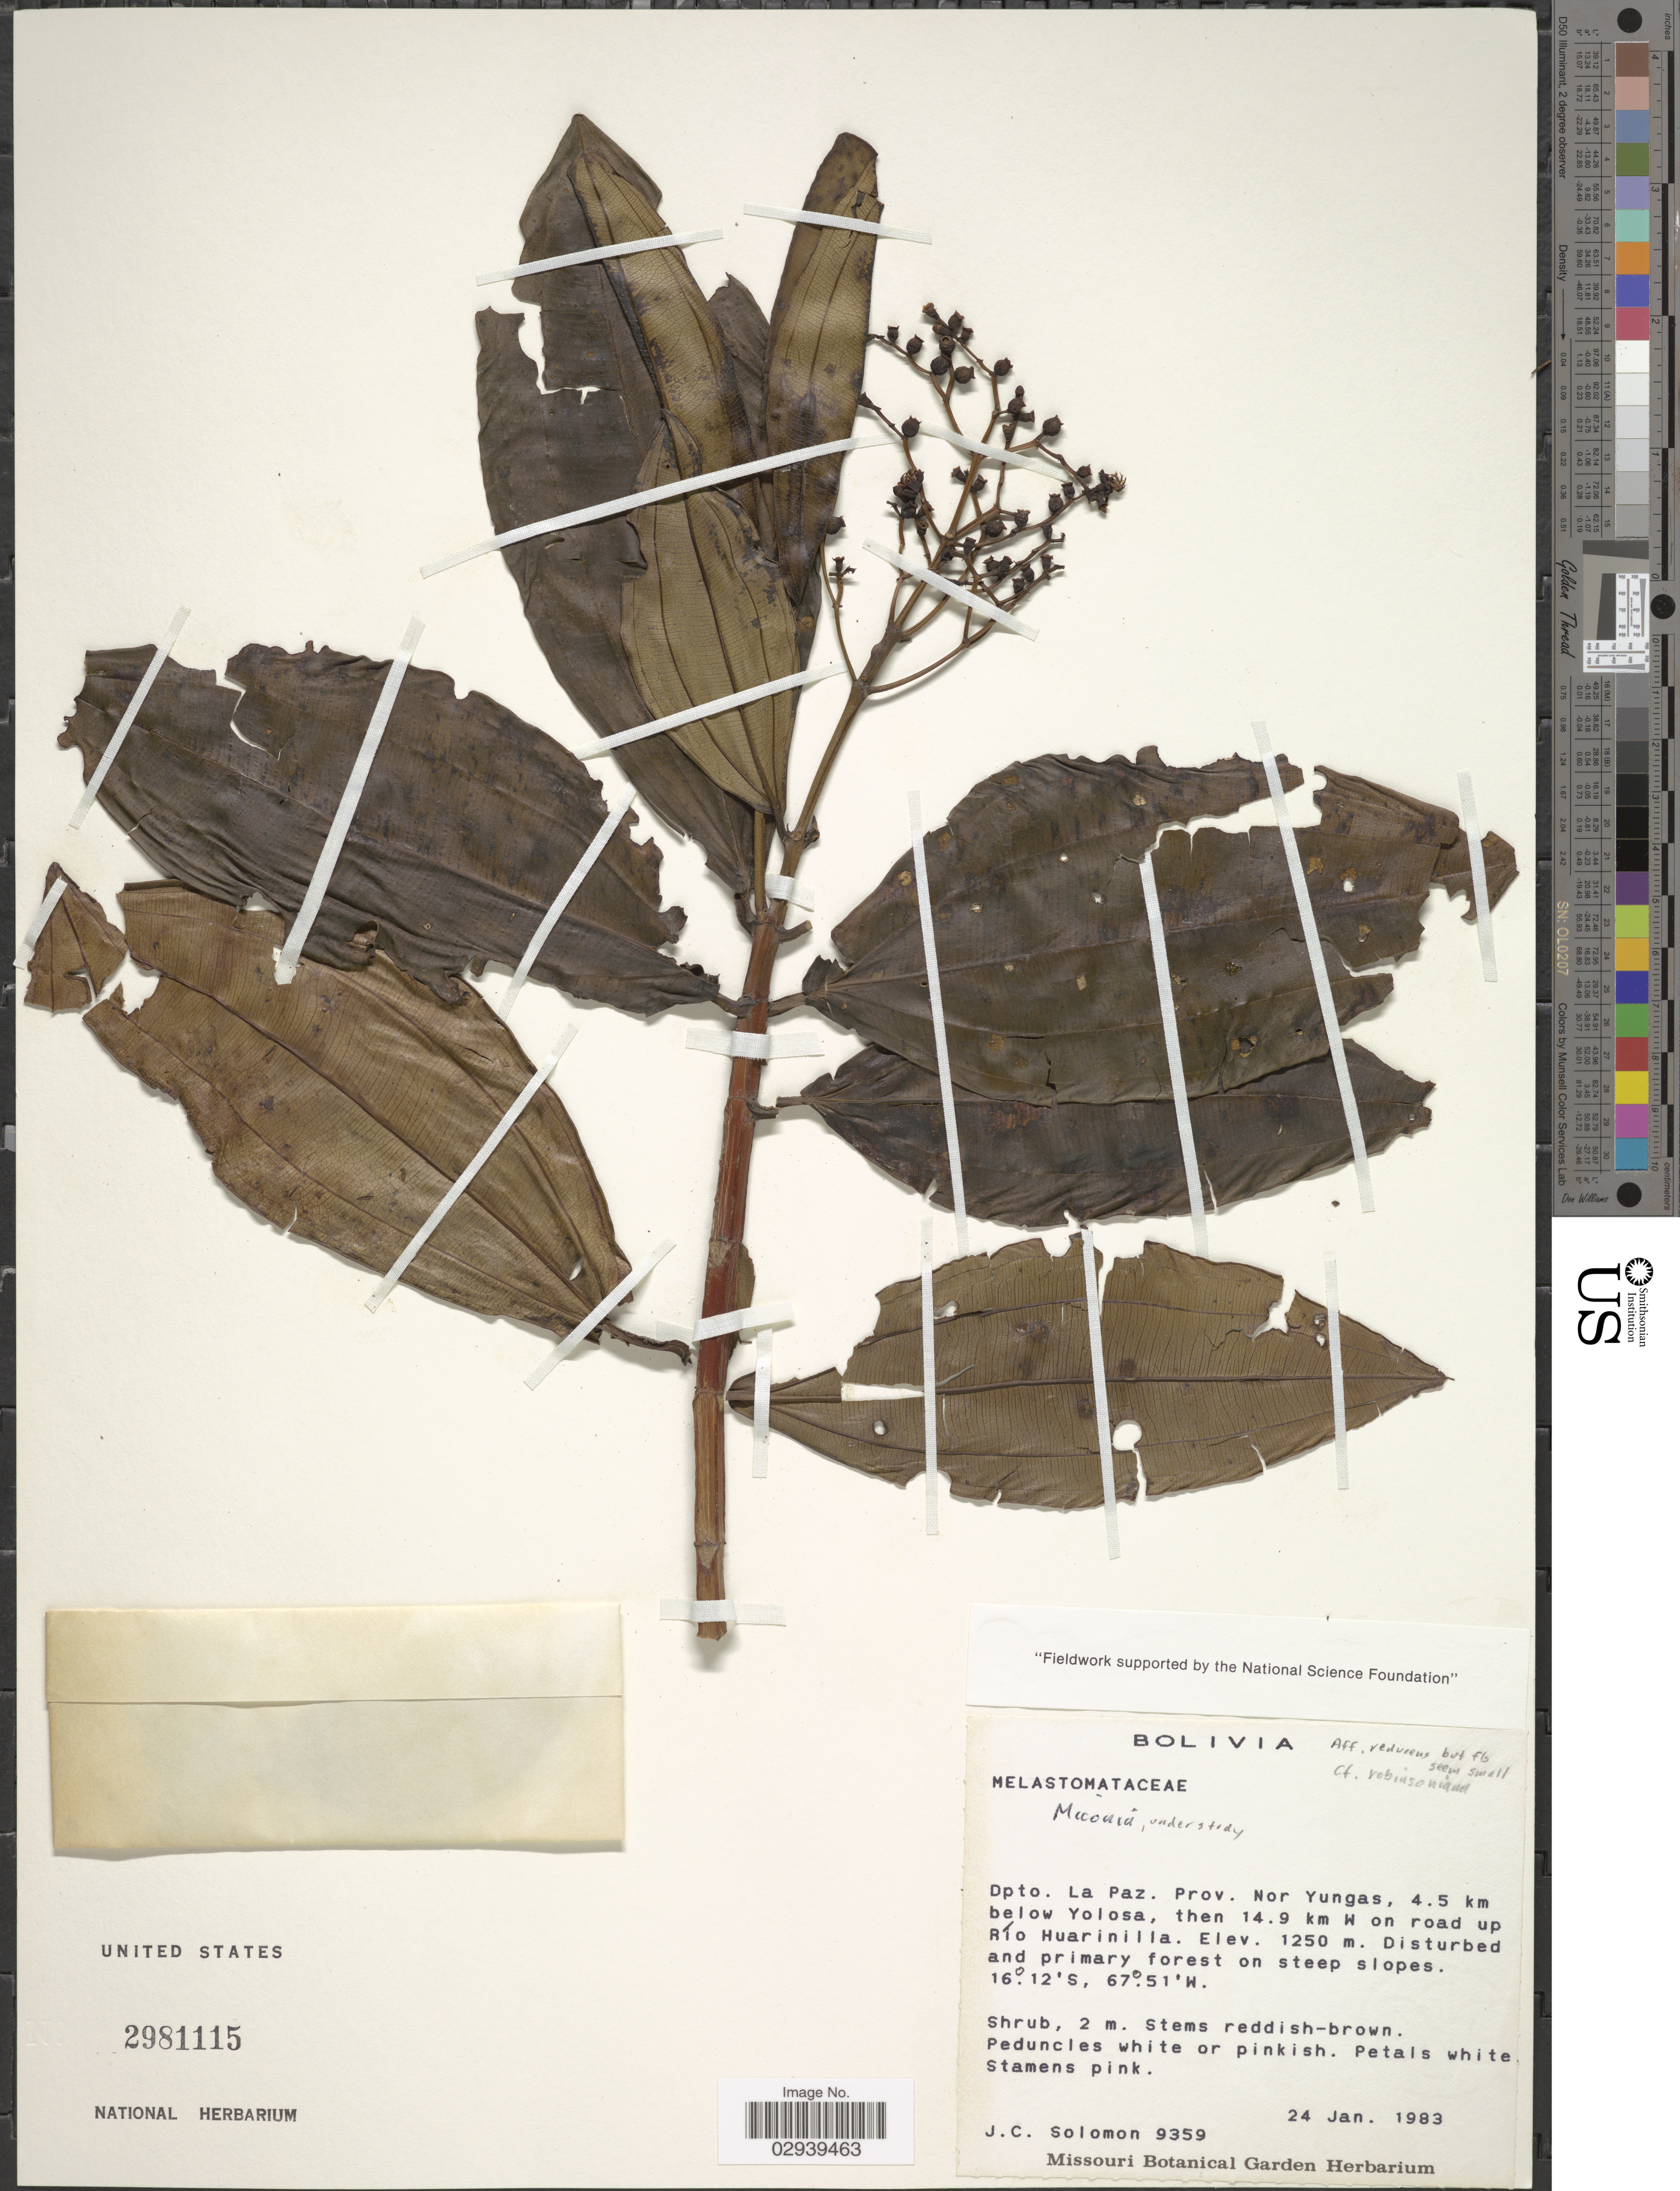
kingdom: Plantae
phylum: Tracheophyta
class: Magnoliopsida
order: Myrtales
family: Melastomataceae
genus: Miconia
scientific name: Miconia foliosa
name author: Triana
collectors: J. C. Solomon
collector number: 9359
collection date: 1983-01-24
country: Bolivia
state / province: La Paz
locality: Dpto. La Paz. Prov. Nor Yungas, 4.5 km below Yolosa, then 14.9 km W on road up Río Huarinilla.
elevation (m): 1250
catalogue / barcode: US 2981115